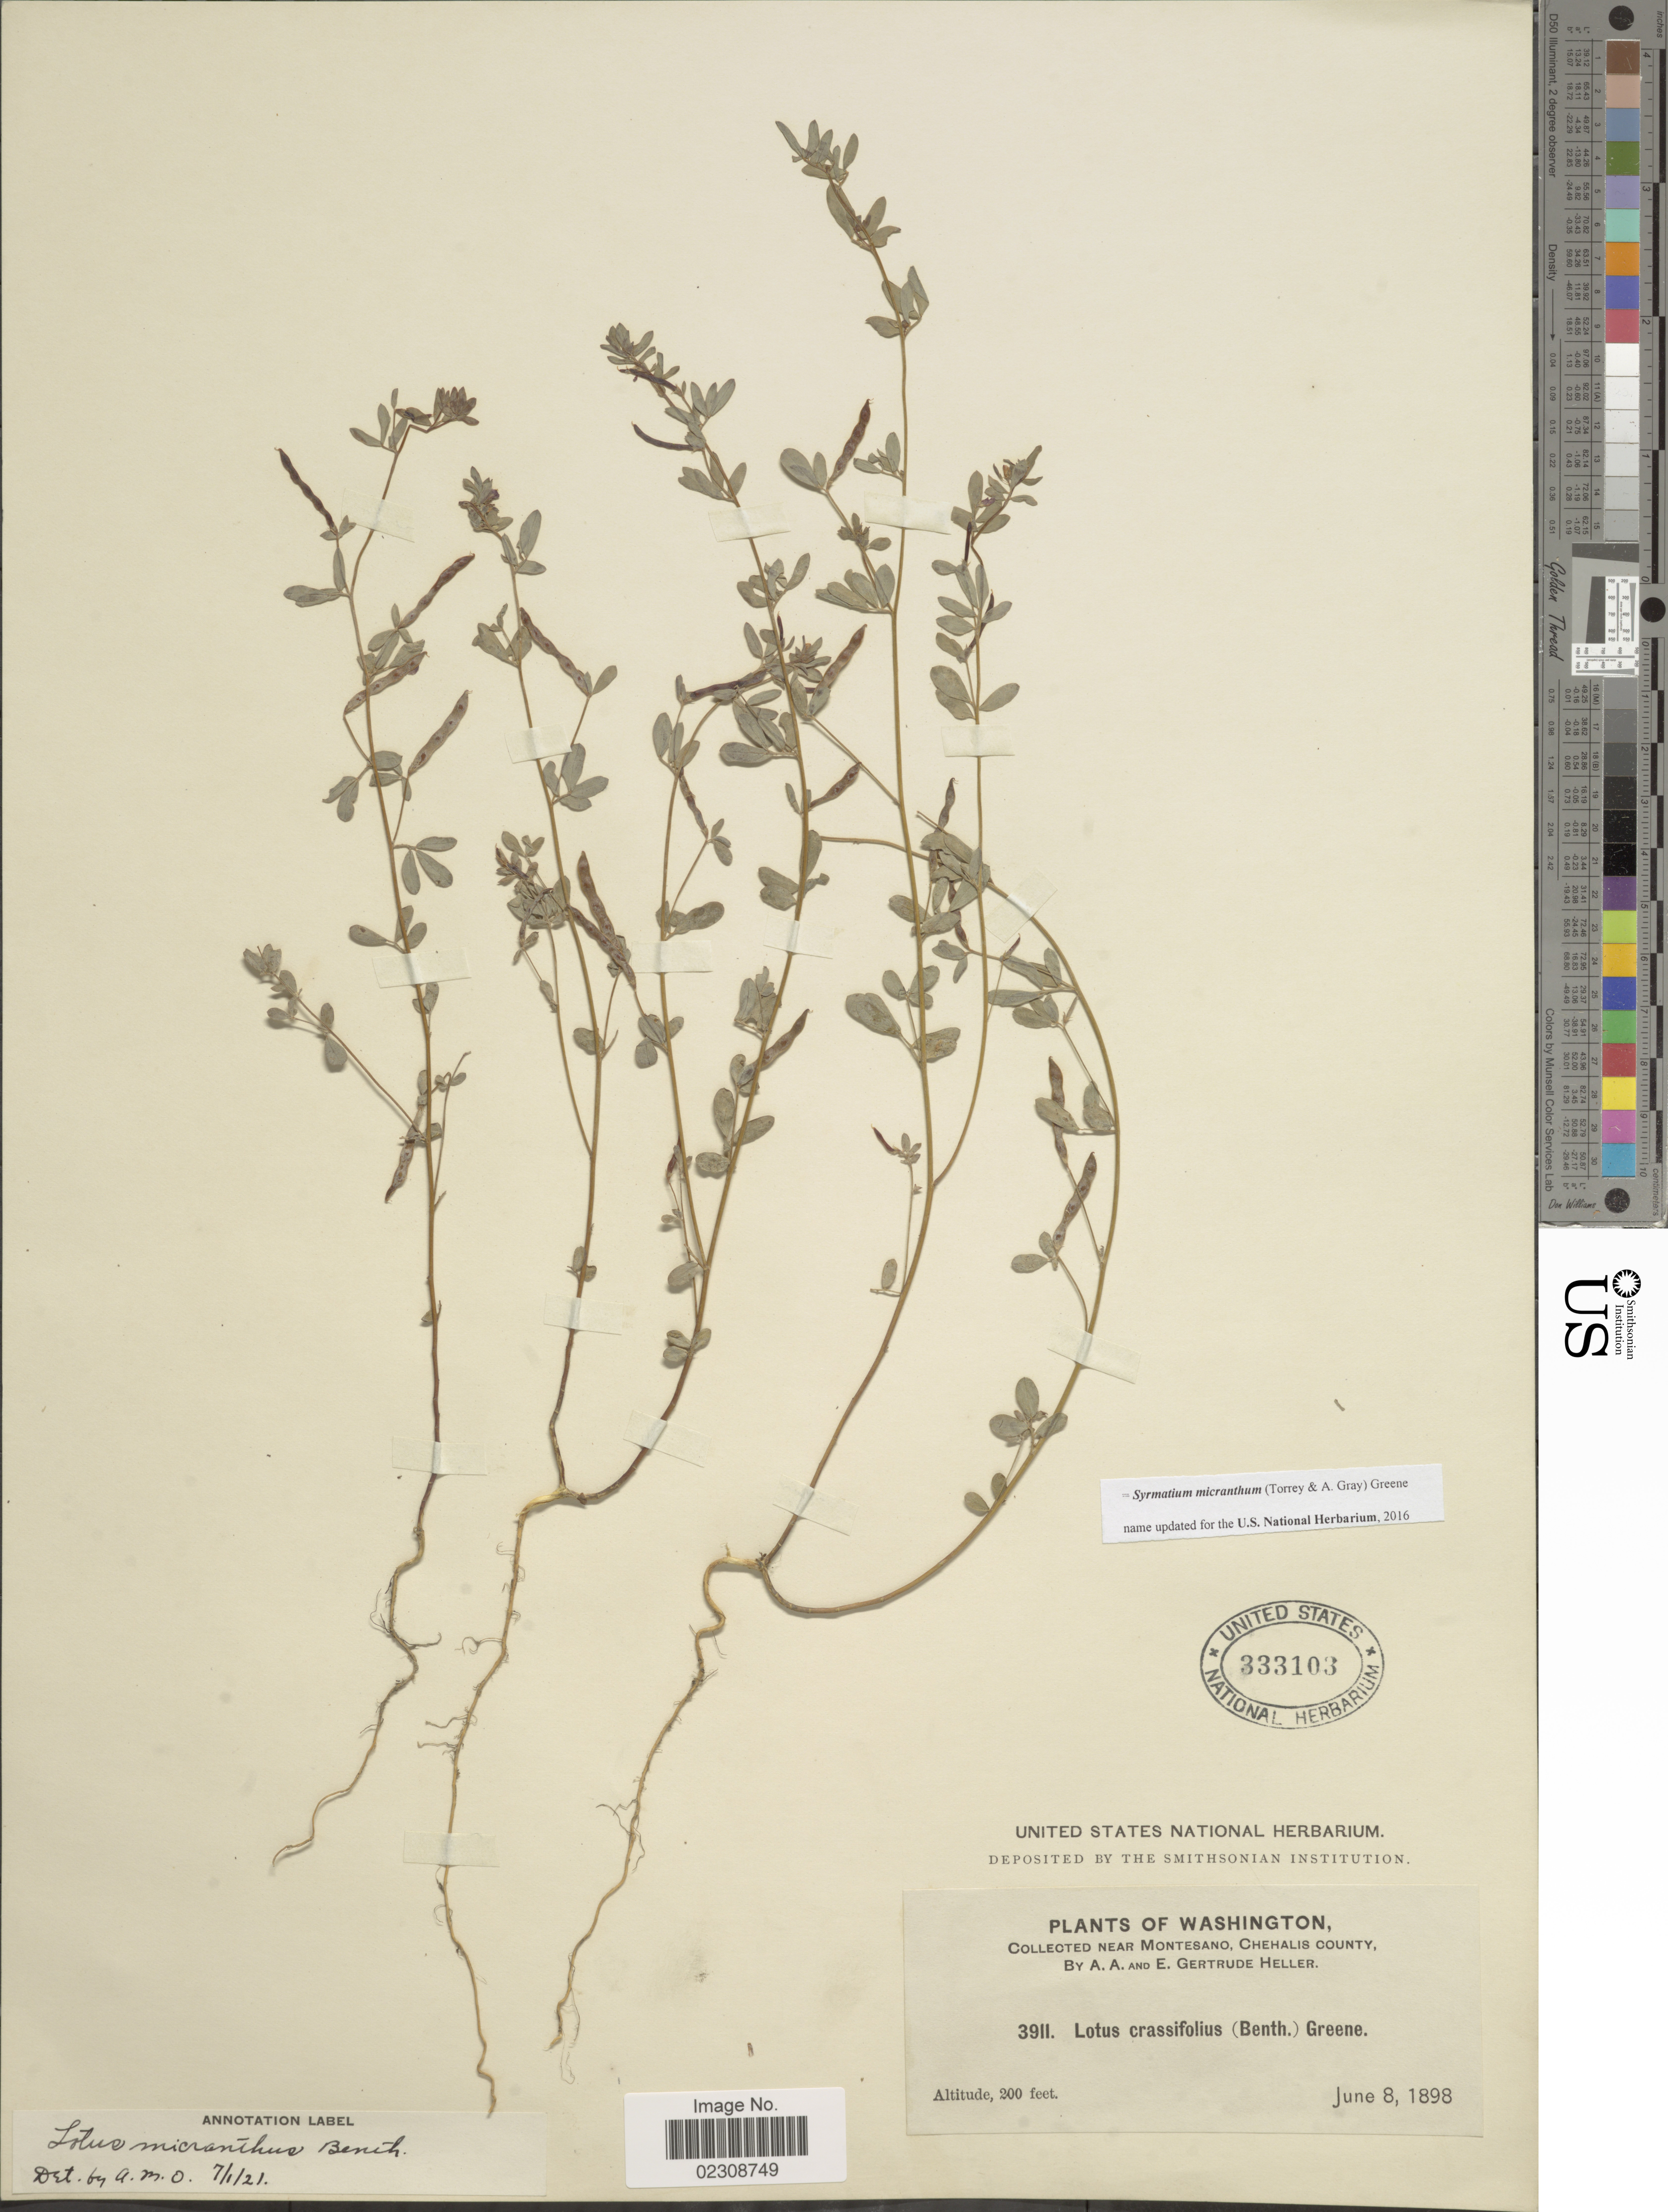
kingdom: Plantae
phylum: Tracheophyta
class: Magnoliopsida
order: Fabales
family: Fabaceae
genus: Syrmatium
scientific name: Syrmatium micranthum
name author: (Torr. & A. Gray) Greene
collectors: A. A. Heller & E. G. Heller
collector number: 3911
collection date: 1898-06-08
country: United States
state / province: Washington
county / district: Grays Harbor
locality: Near Montesano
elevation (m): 61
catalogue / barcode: US 333103